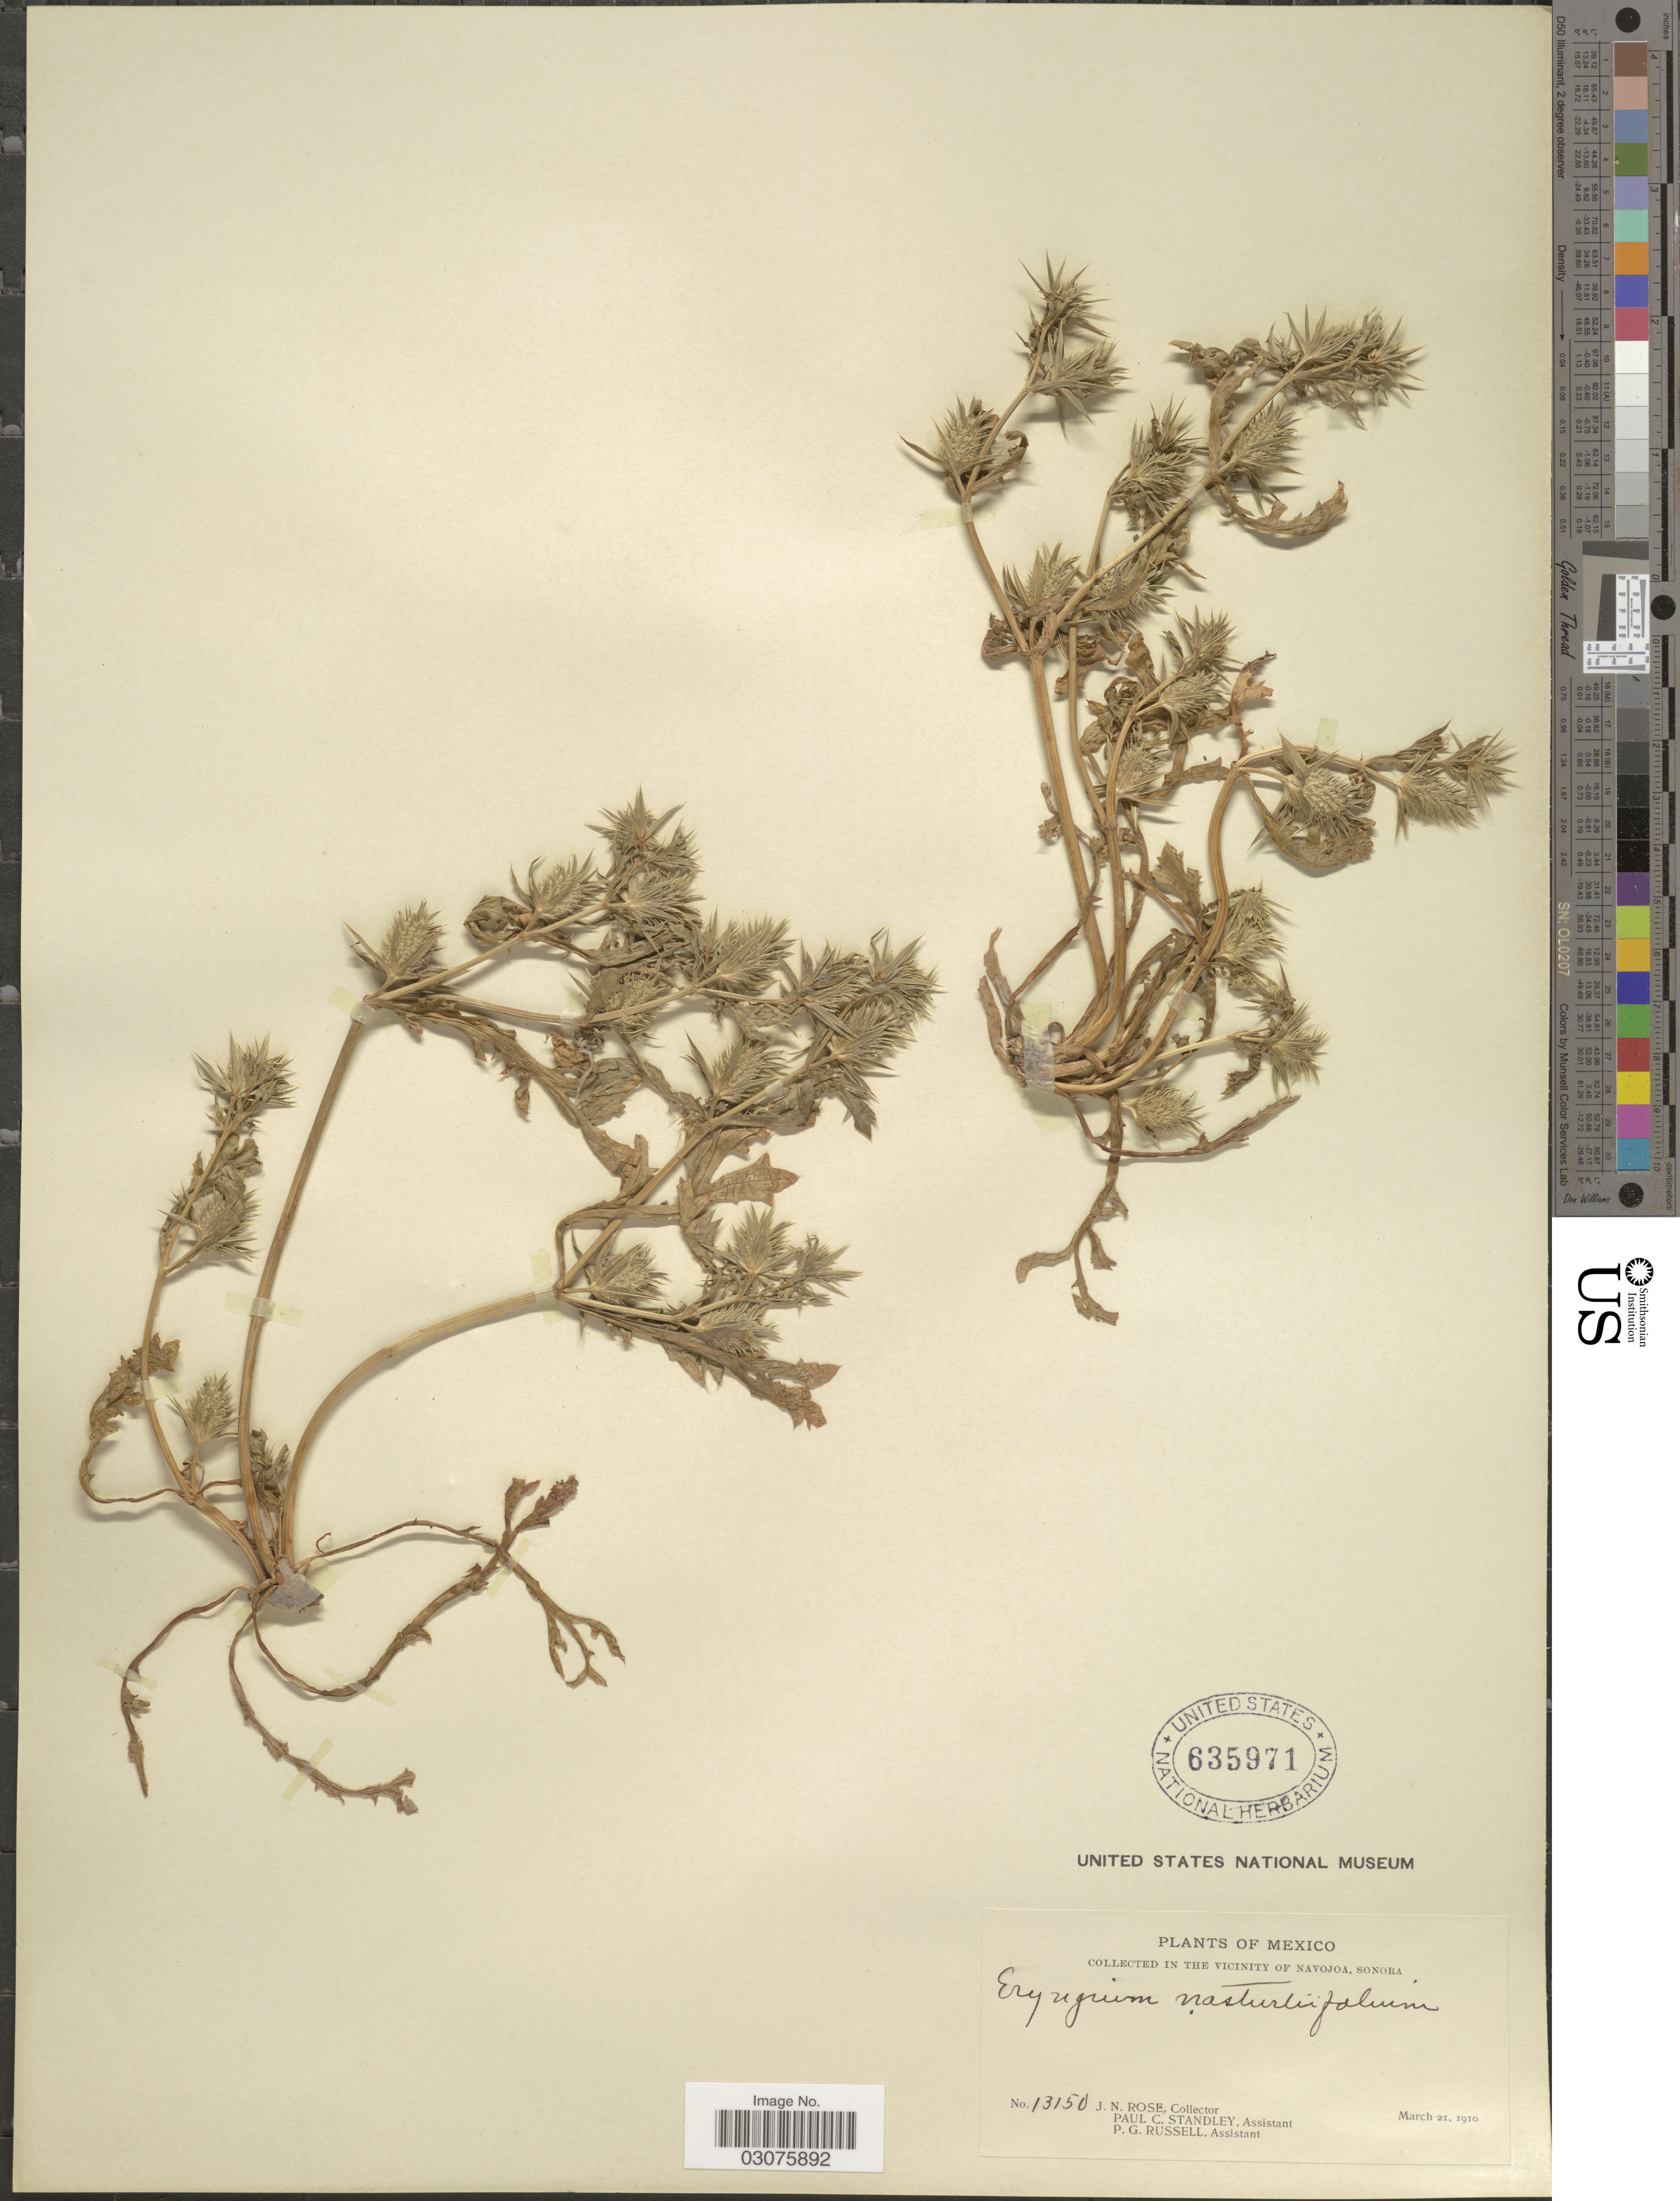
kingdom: Plantae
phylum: Tracheophyta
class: Magnoliopsida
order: Apiales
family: Apiaceae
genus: Eryngium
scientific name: Eryngium nasturtiifolium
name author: Juss. ex F. Delaroche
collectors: J. N. Rose, P. C. Standley & P. G. Russell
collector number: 13150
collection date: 1910-03-21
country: Mexico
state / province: Sonora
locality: Collected in the Vicinity of Navojoa, Sonora.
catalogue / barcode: US 635971